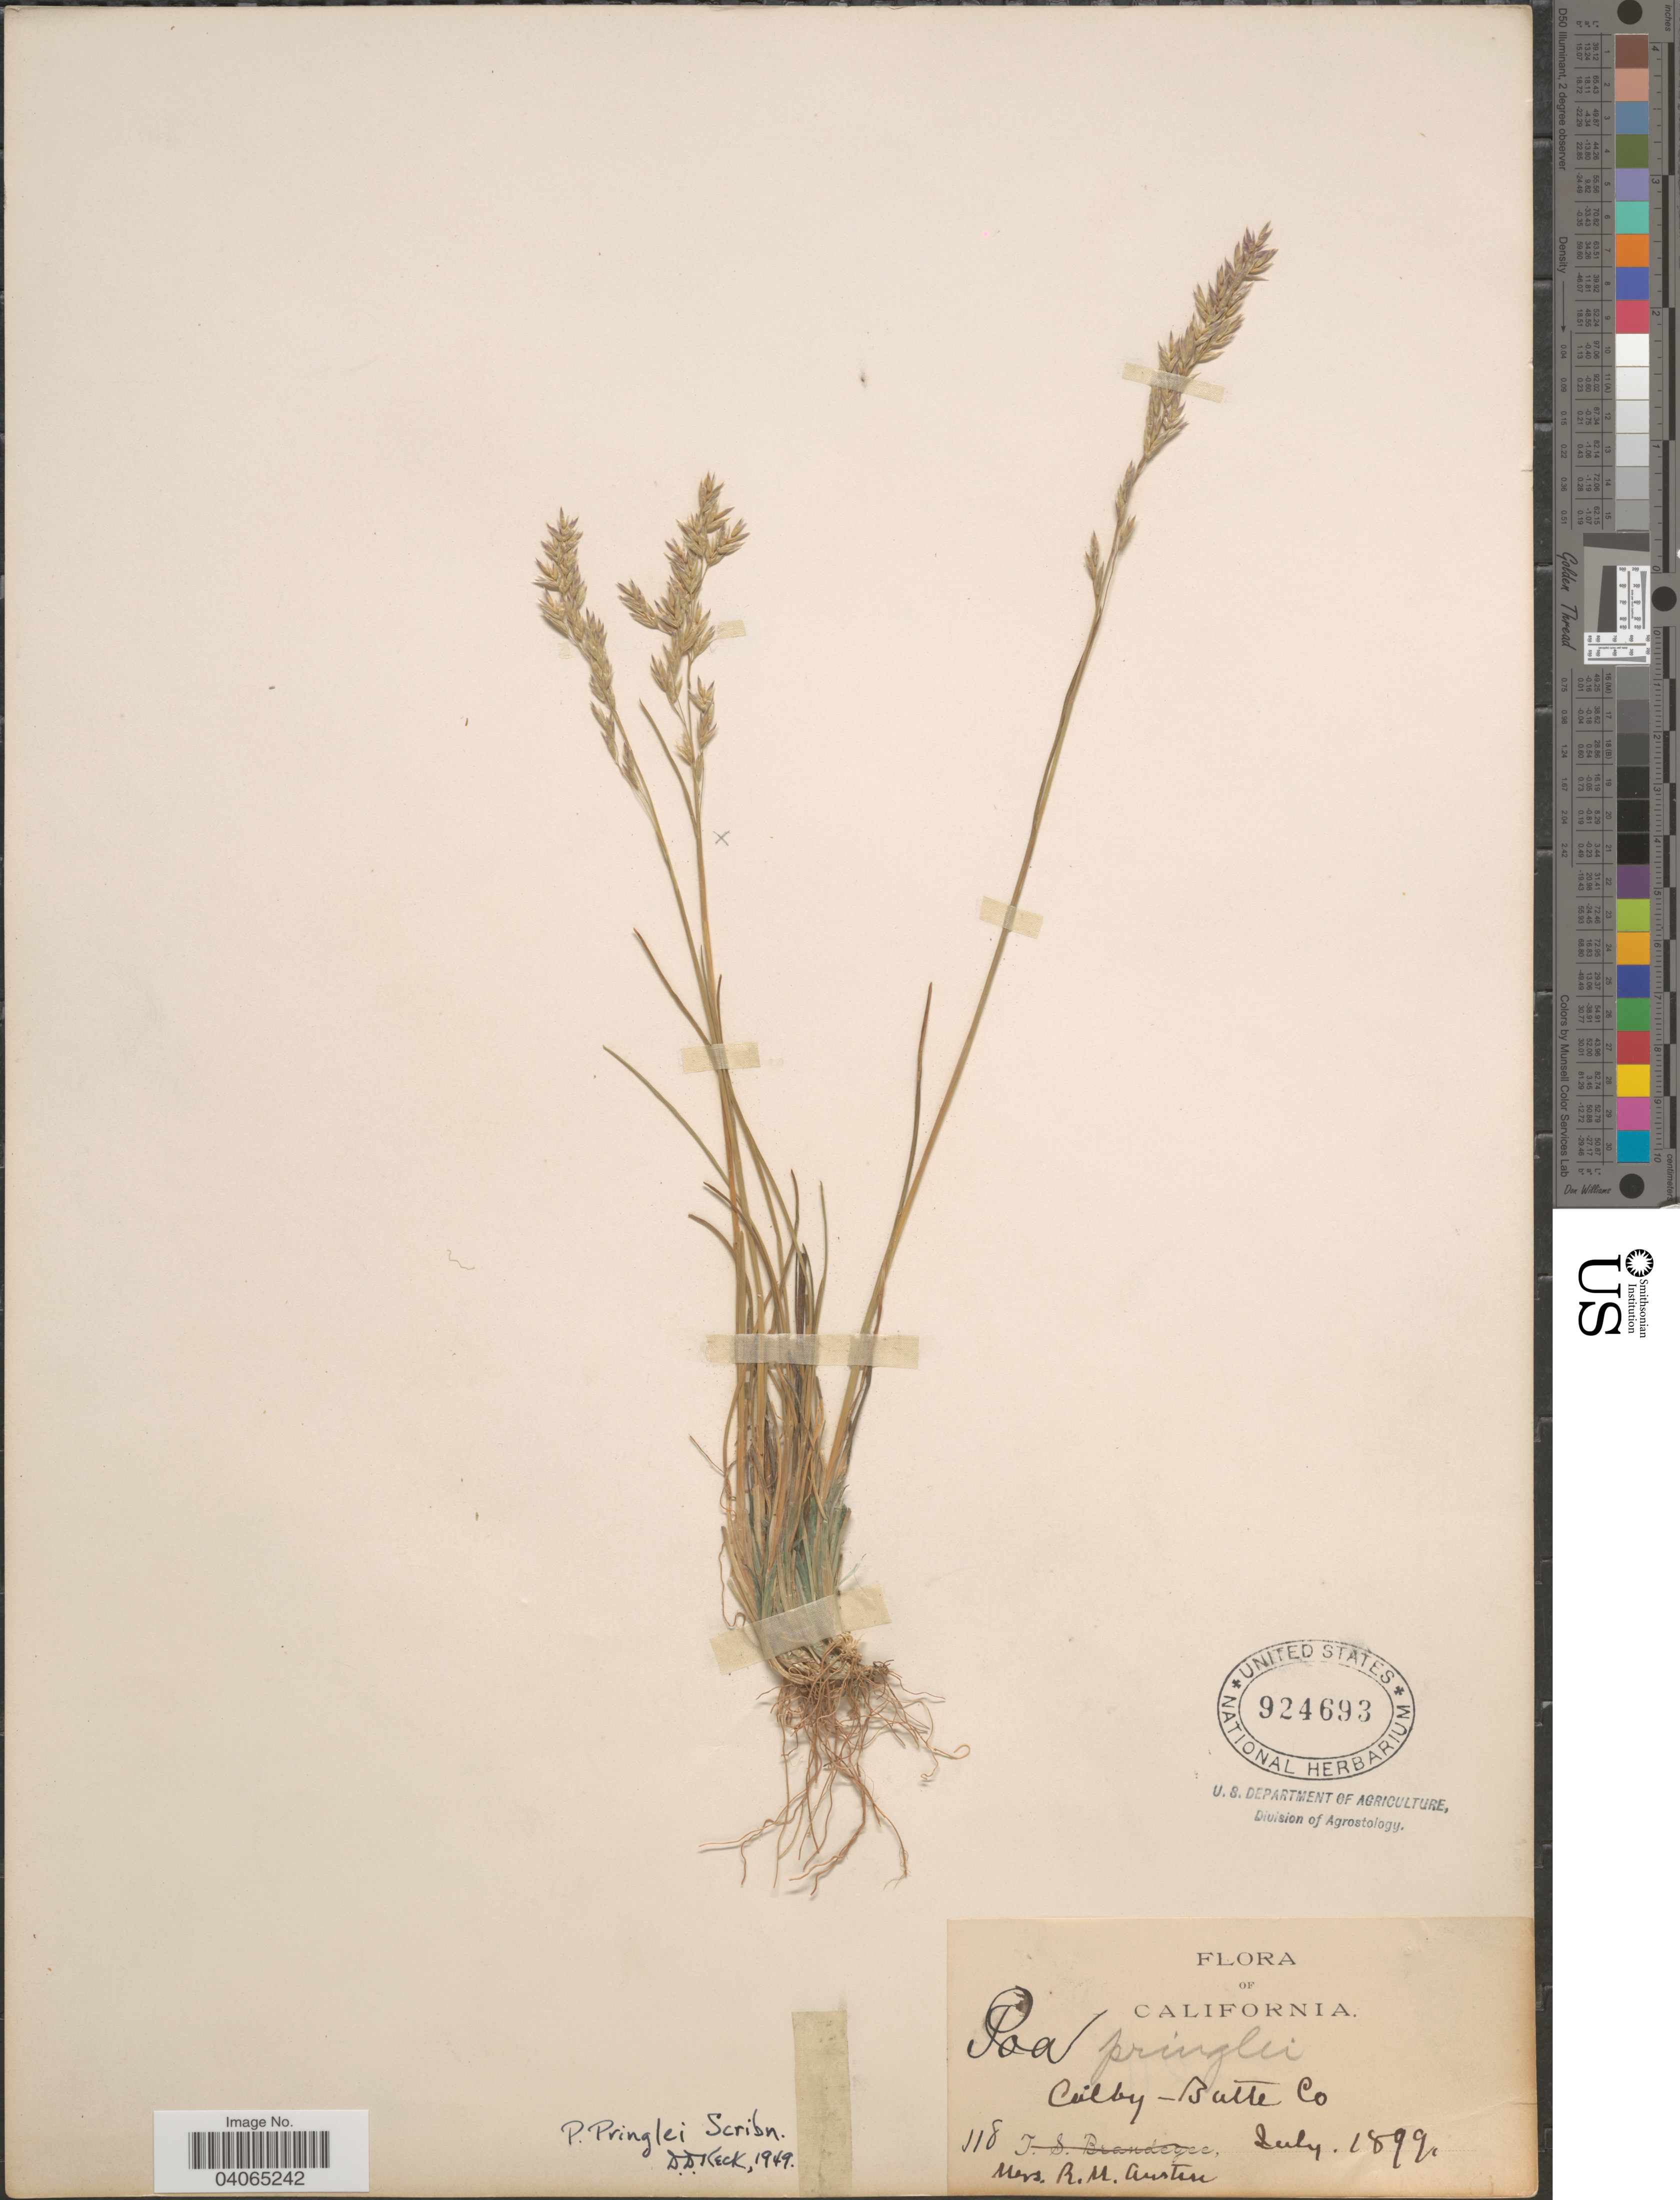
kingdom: Plantae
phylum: Tracheophyta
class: Liliopsida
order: Poales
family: Poaceae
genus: Poa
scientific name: Poa pringlei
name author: Scribn.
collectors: R. Austin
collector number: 118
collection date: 1899-07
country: United States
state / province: California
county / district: Butte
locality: Culby - Butte Co.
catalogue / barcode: US 924693